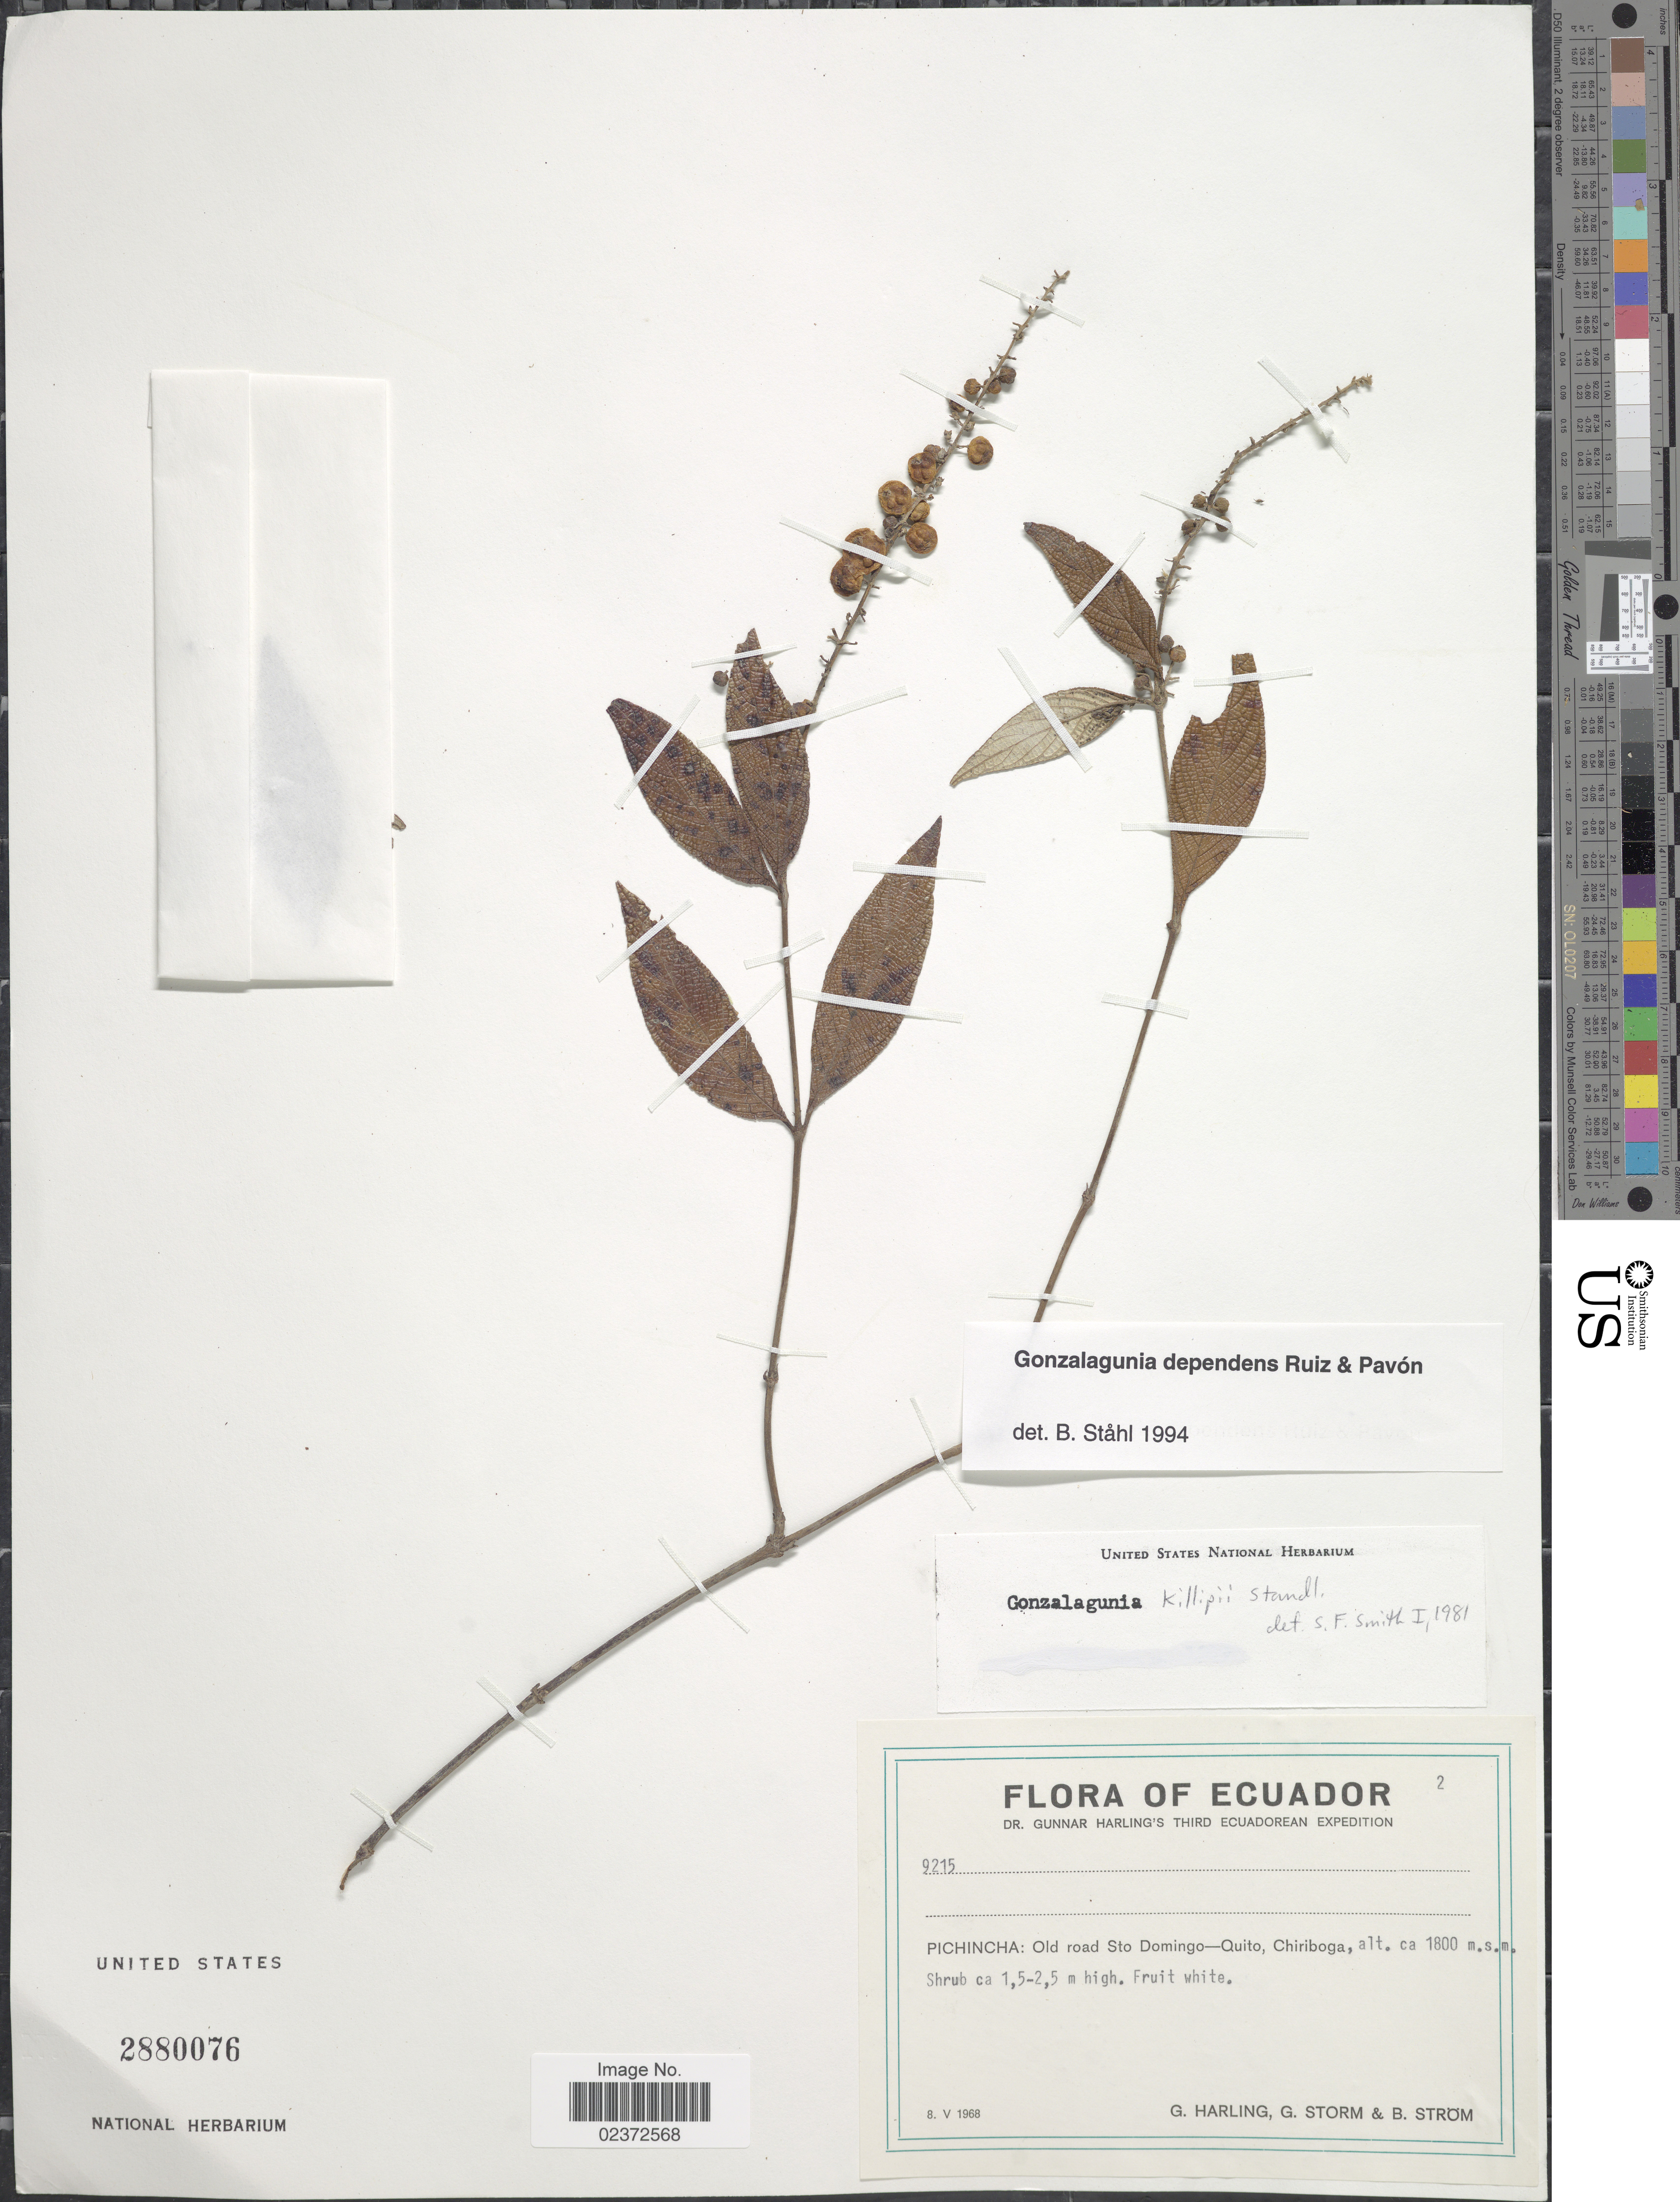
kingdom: Plantae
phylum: Tracheophyta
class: Magnoliopsida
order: Gentianales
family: Rubiaceae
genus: Gonzalagunia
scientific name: Gonzalagunia dependens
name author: Ruiz & Pav.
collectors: G. Harling, G. Storm & B. Ström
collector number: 9215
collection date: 1968-05-08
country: Ecuador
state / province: Pichincha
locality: Old road Sto Domingo-Quito, Chiriboga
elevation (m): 1800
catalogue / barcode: US 2880076